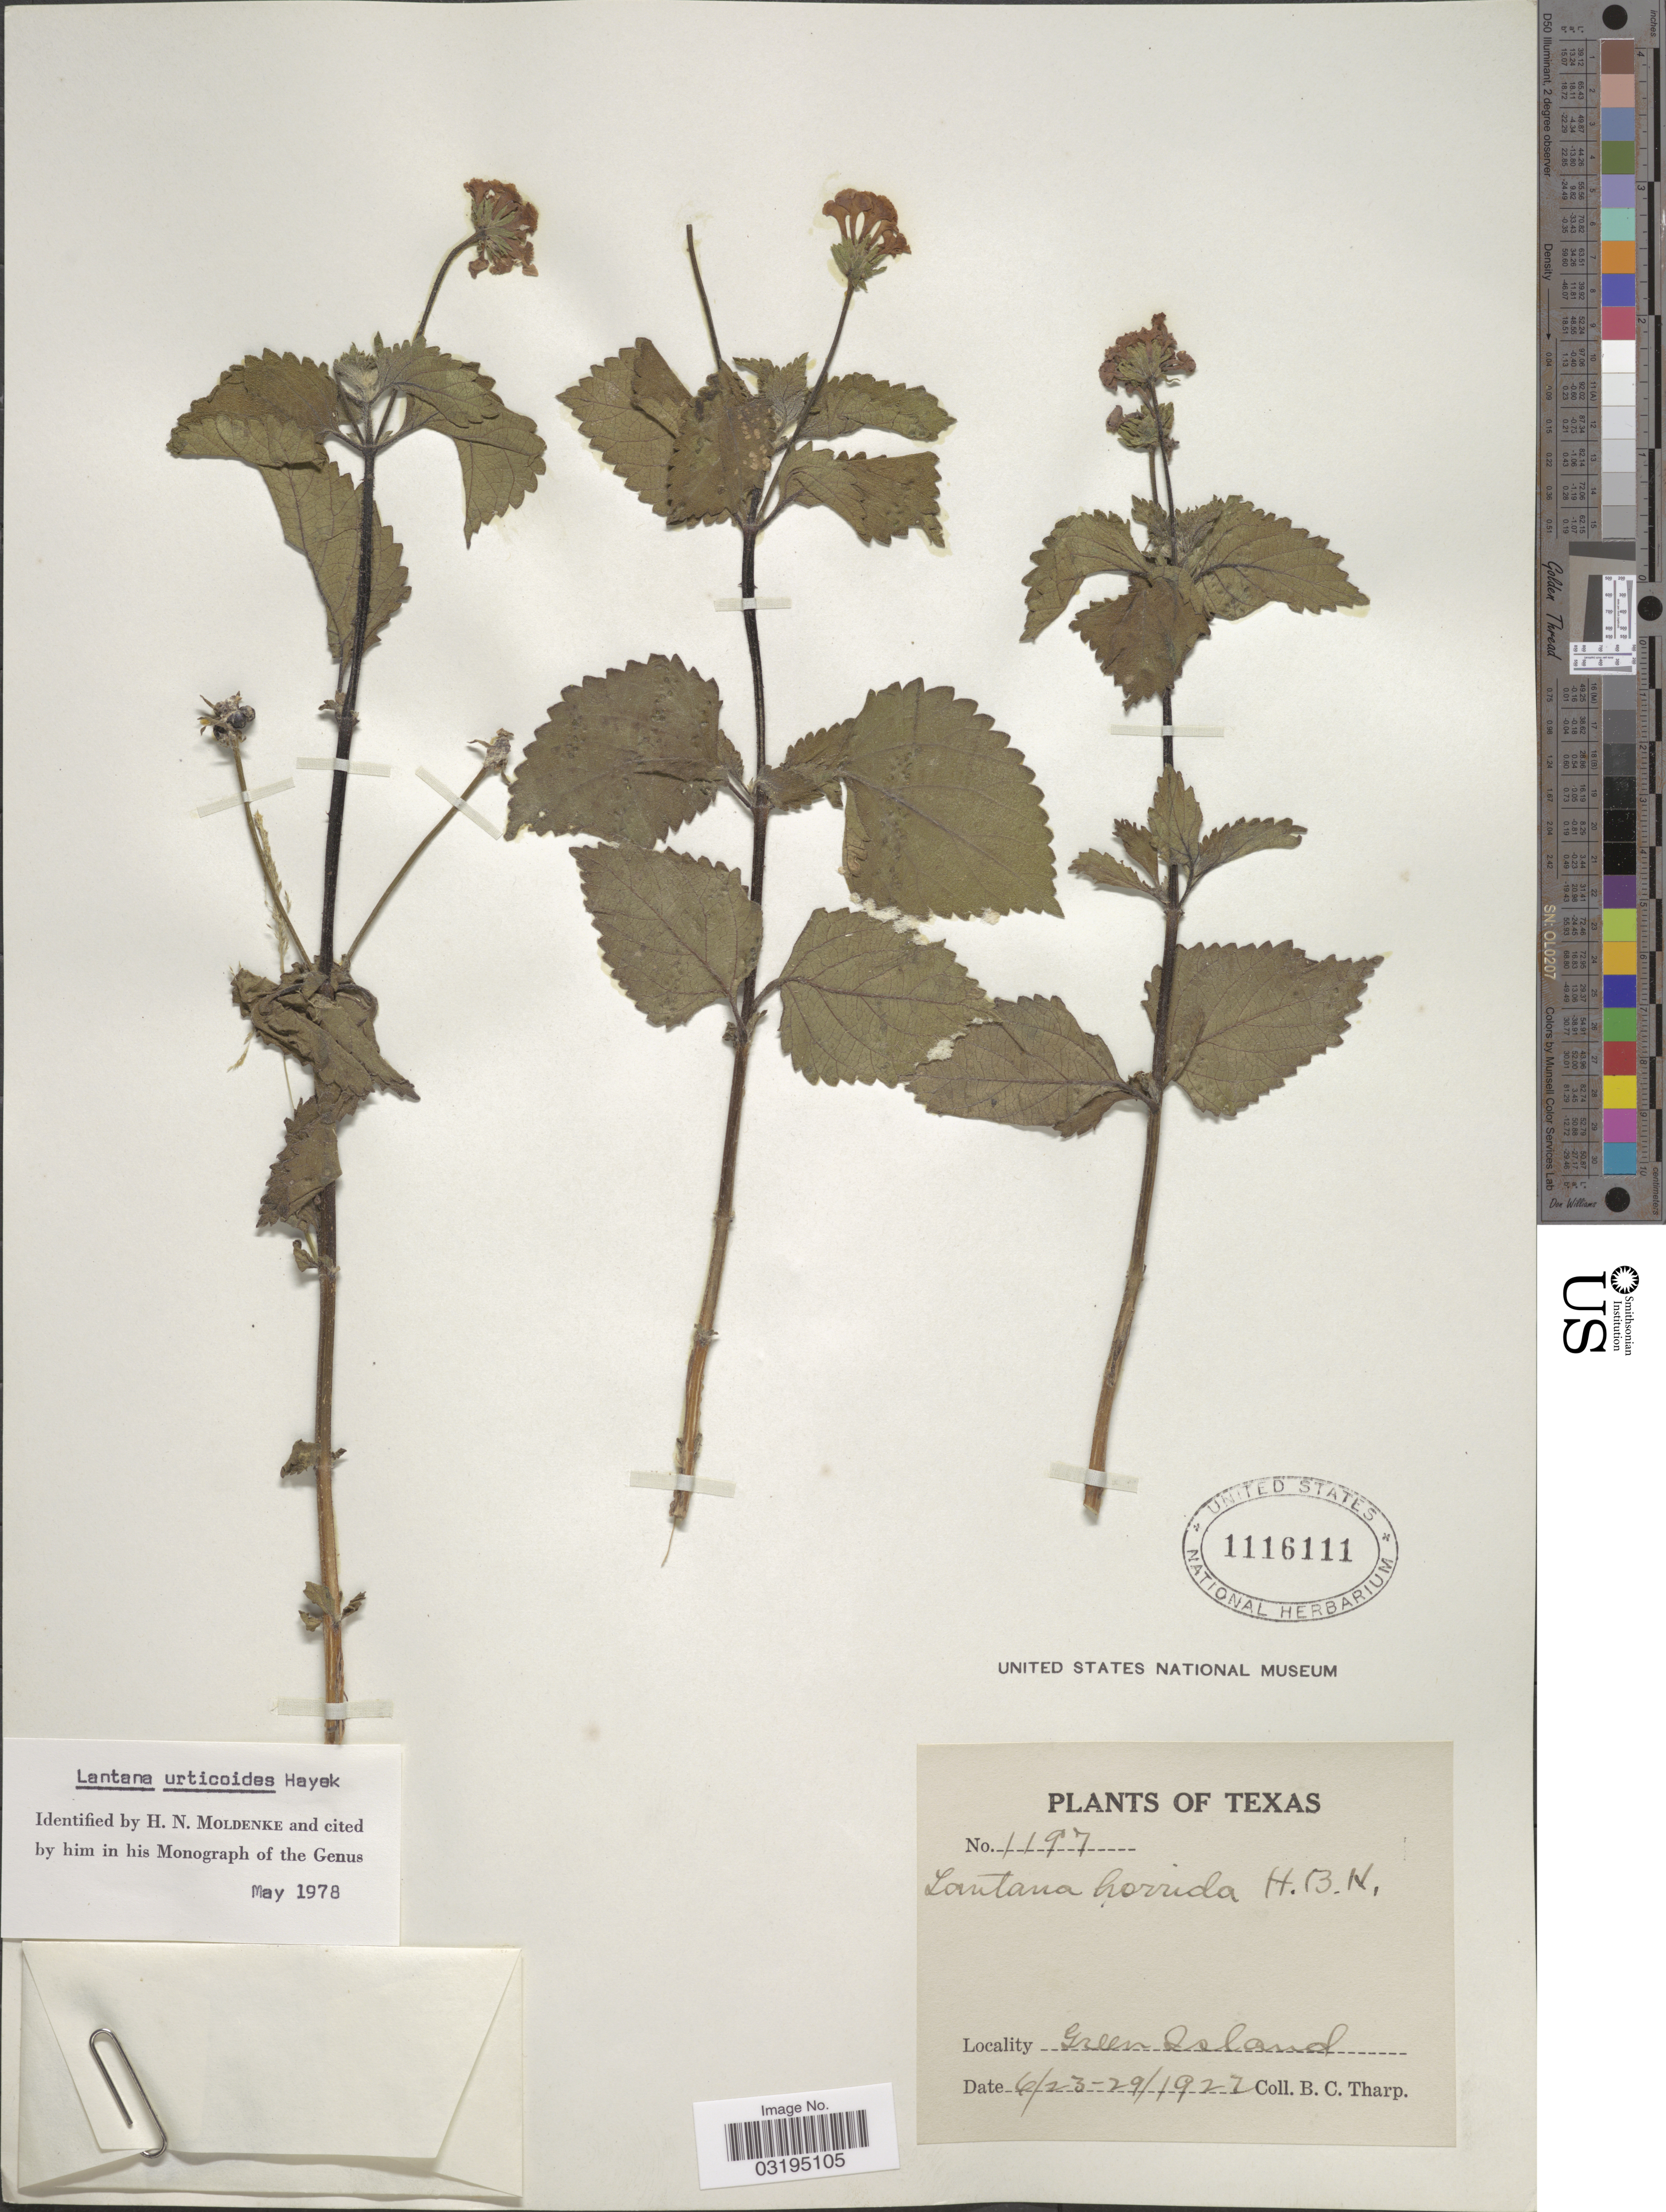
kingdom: Plantae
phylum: Tracheophyta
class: Magnoliopsida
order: Lamiales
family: Verbenaceae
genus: Lantana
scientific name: Lantana urticoides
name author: Hayek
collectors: B. C. Tharp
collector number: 1197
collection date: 1922-06-23/1922-06-29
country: United States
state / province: Texas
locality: Green Island.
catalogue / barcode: US 1116111